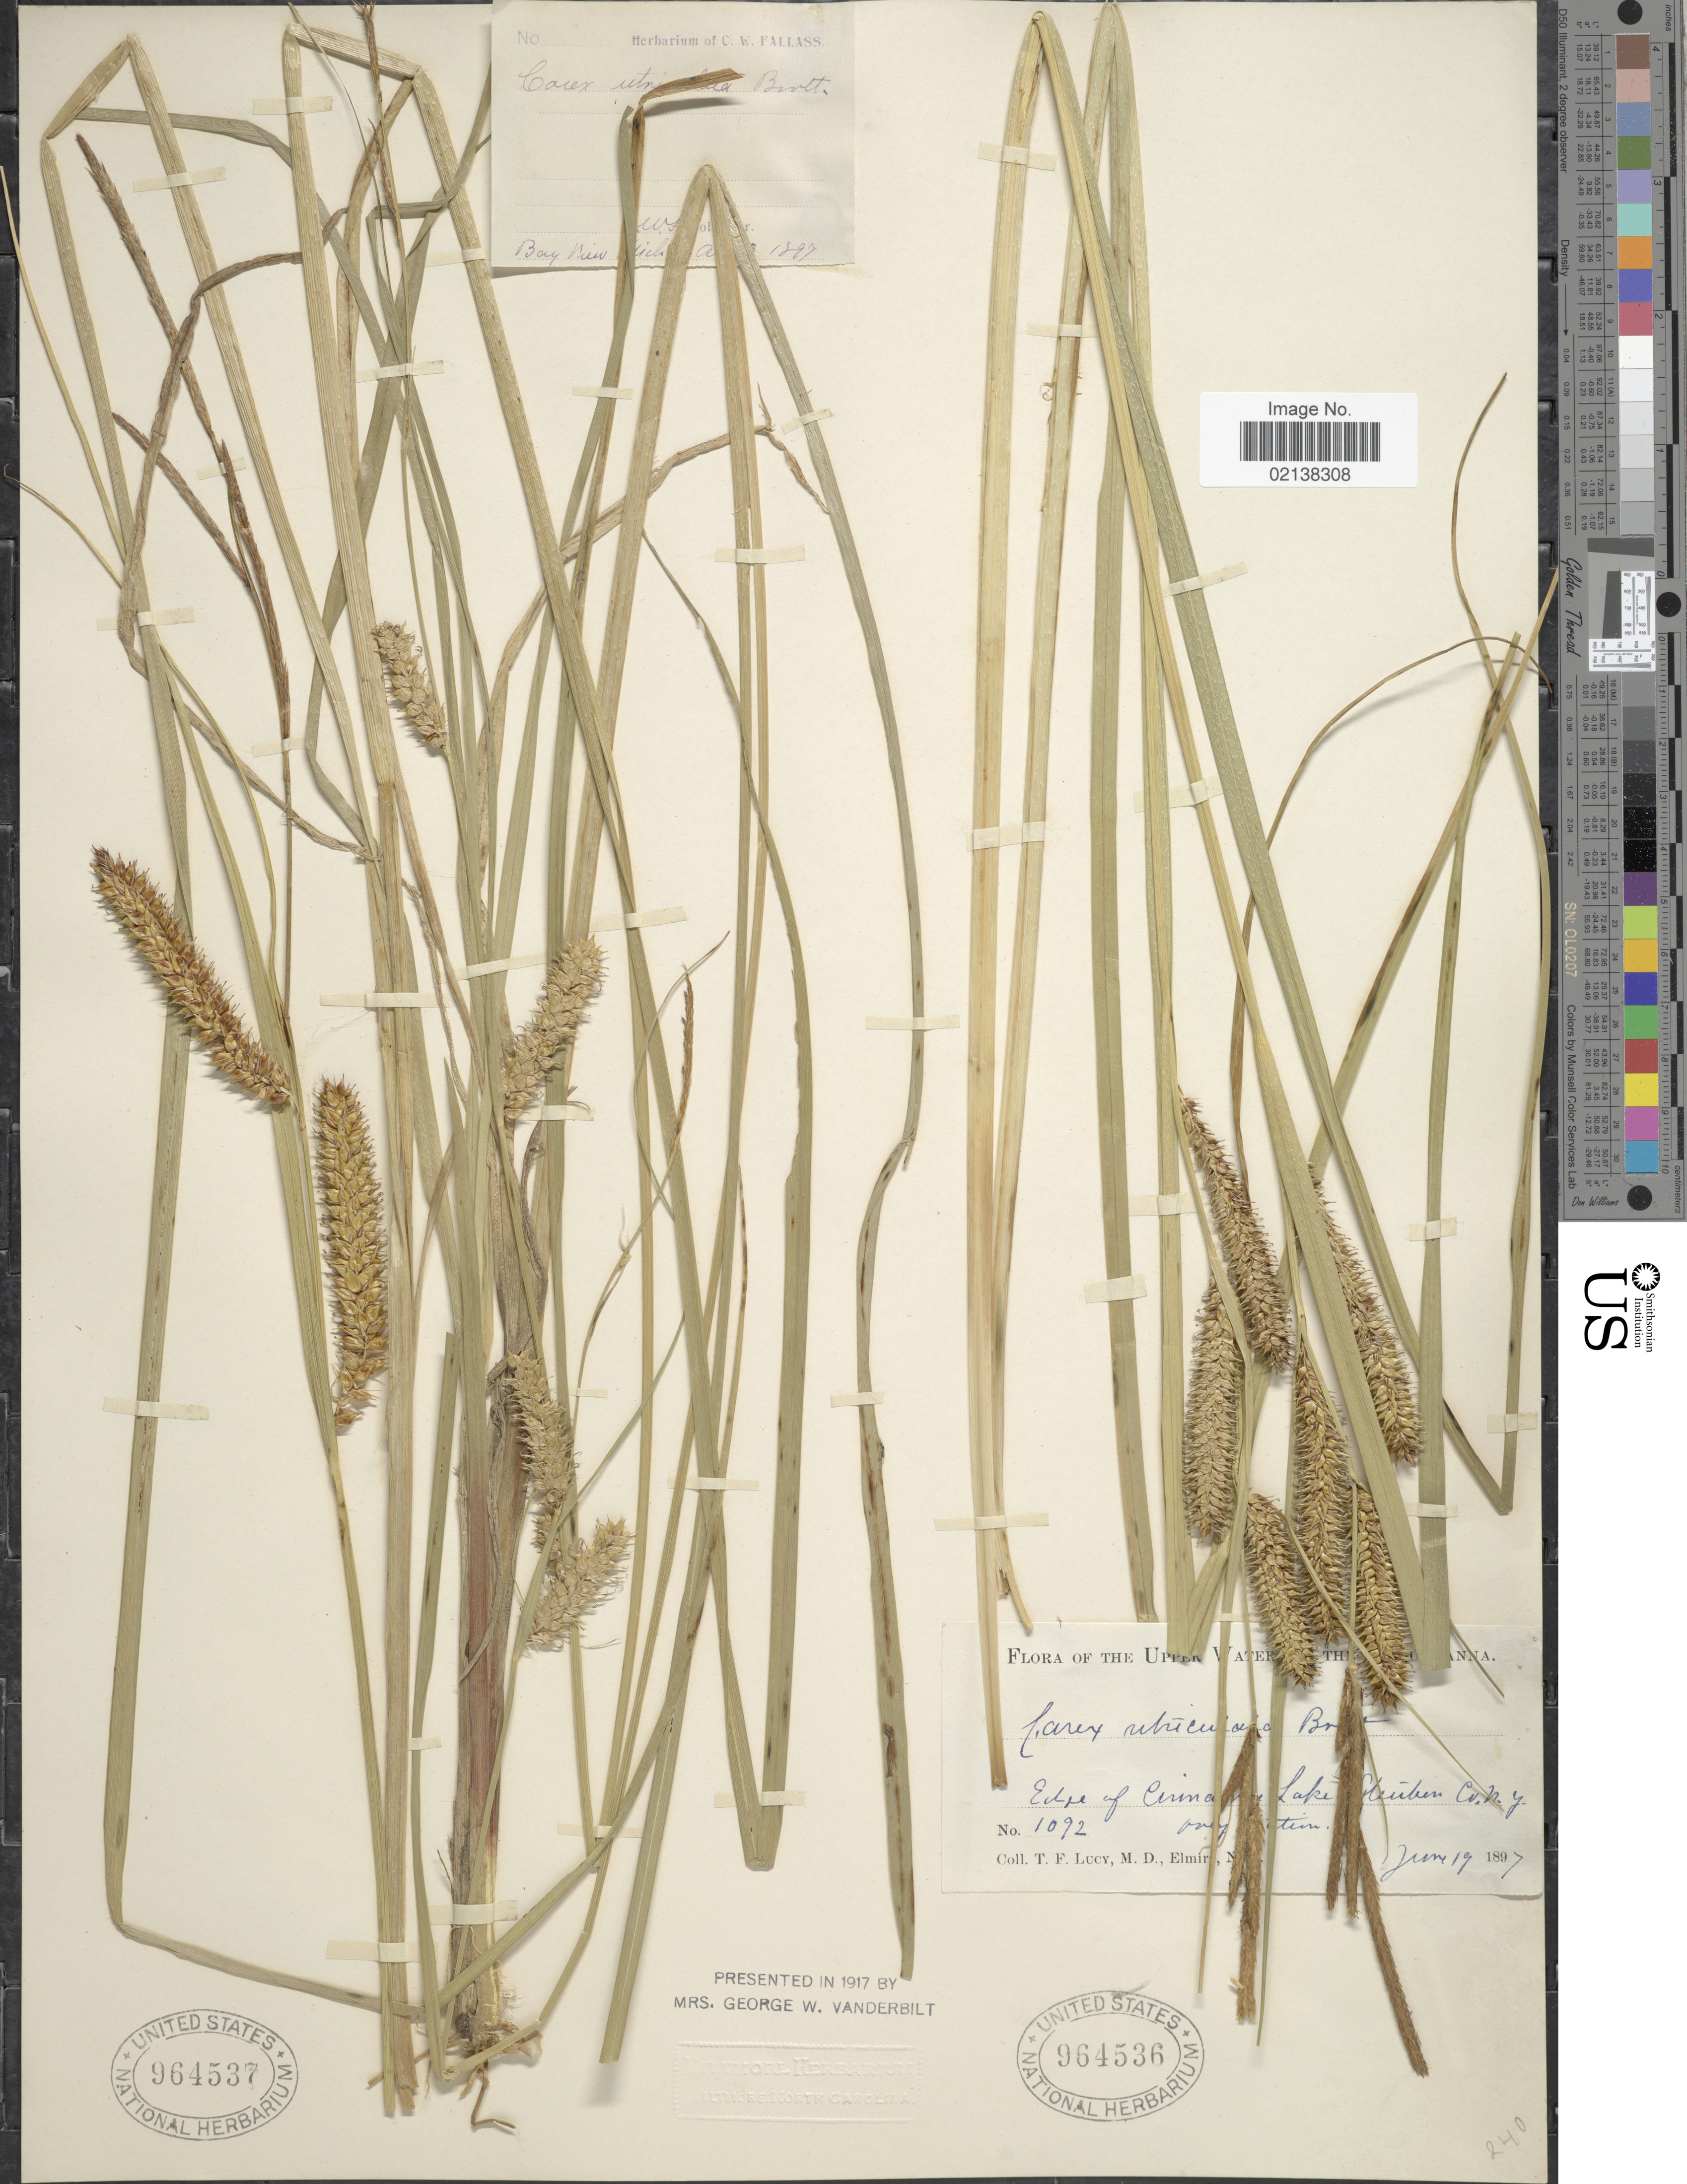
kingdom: Plantae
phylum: Tracheophyta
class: Liliopsida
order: Poales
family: Cyperaceae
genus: Carex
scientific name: Carex utriculata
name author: Boott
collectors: T. Lucy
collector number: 1092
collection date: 1897-06-19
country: United States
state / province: New York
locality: Upper watershed of the Susquehanna. Edge of Cinnamon Lake Steuben County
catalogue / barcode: US 964536-2